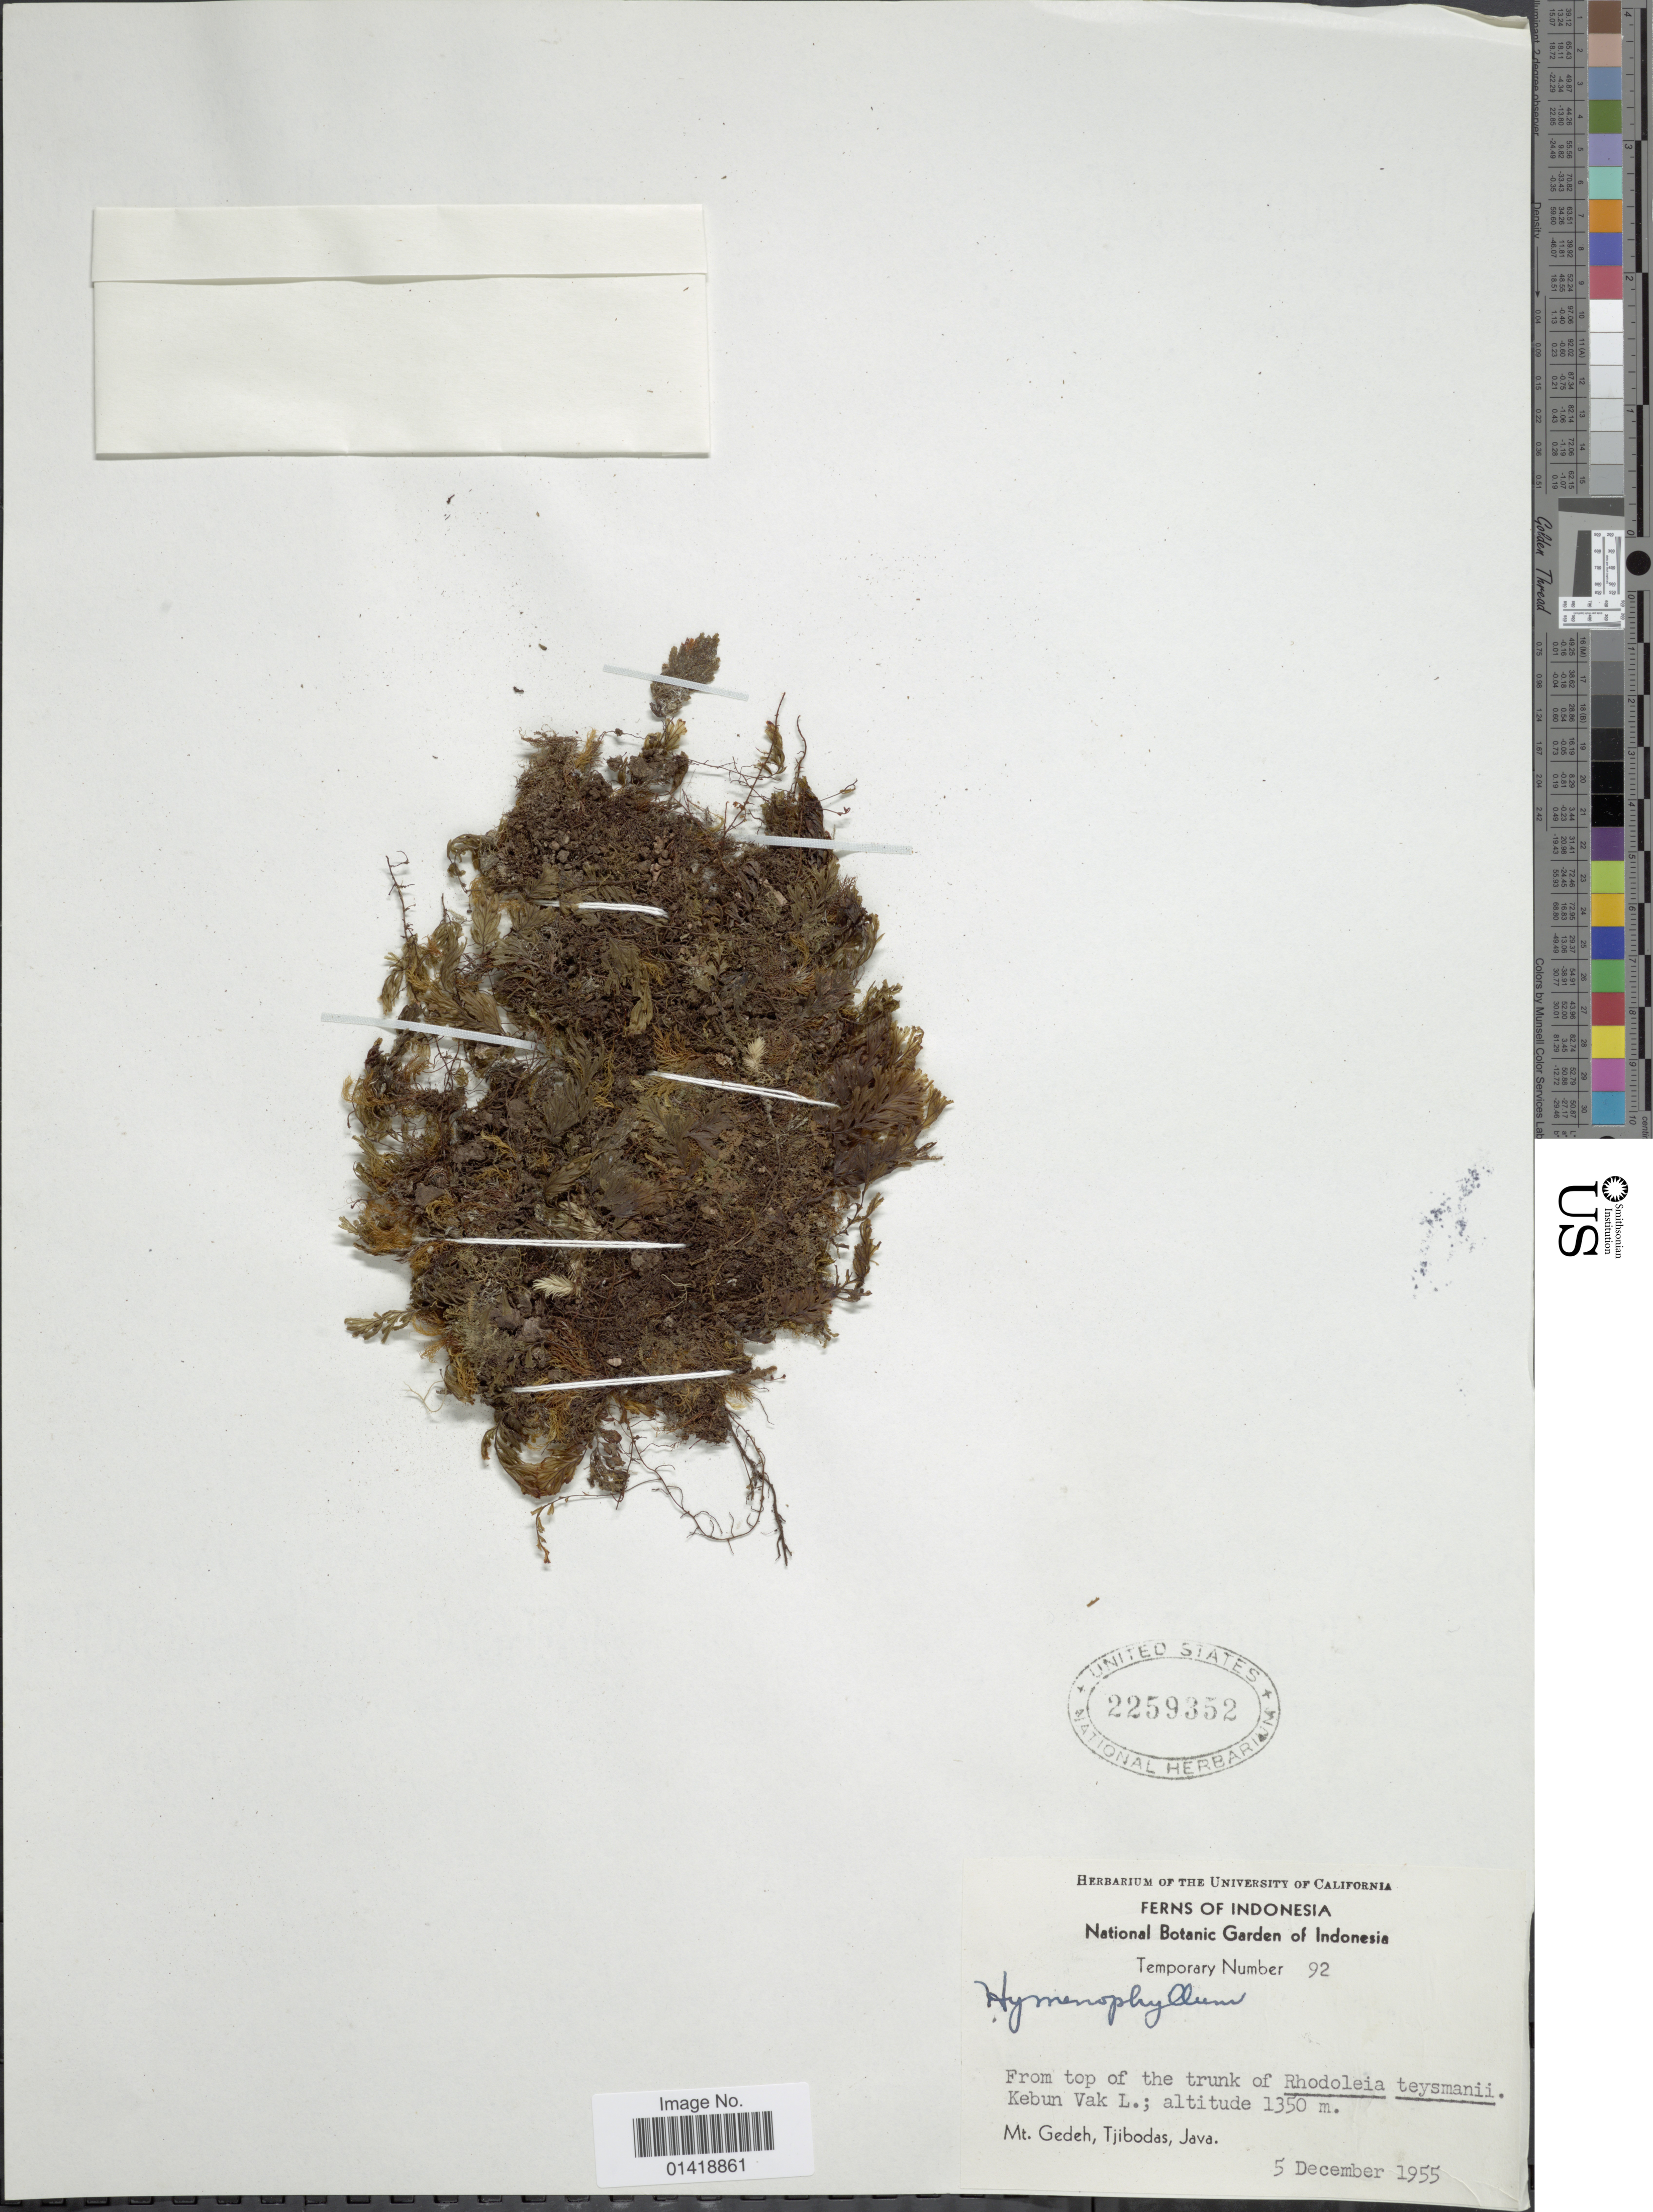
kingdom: Plantae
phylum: Tracheophyta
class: Polypodiopsida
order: Hymenophyllales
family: Hymenophyllaceae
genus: Hymenophyllum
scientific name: Hymenophyllum sp.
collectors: ex herb. Univ. of California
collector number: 92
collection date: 1955-12-05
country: Indonesia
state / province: Java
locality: From top of the trunk of Rhodolesia Teysmanii Kebun Vak L.: Mt. Gedeh, Tjibodas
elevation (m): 1350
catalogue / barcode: US 2259352